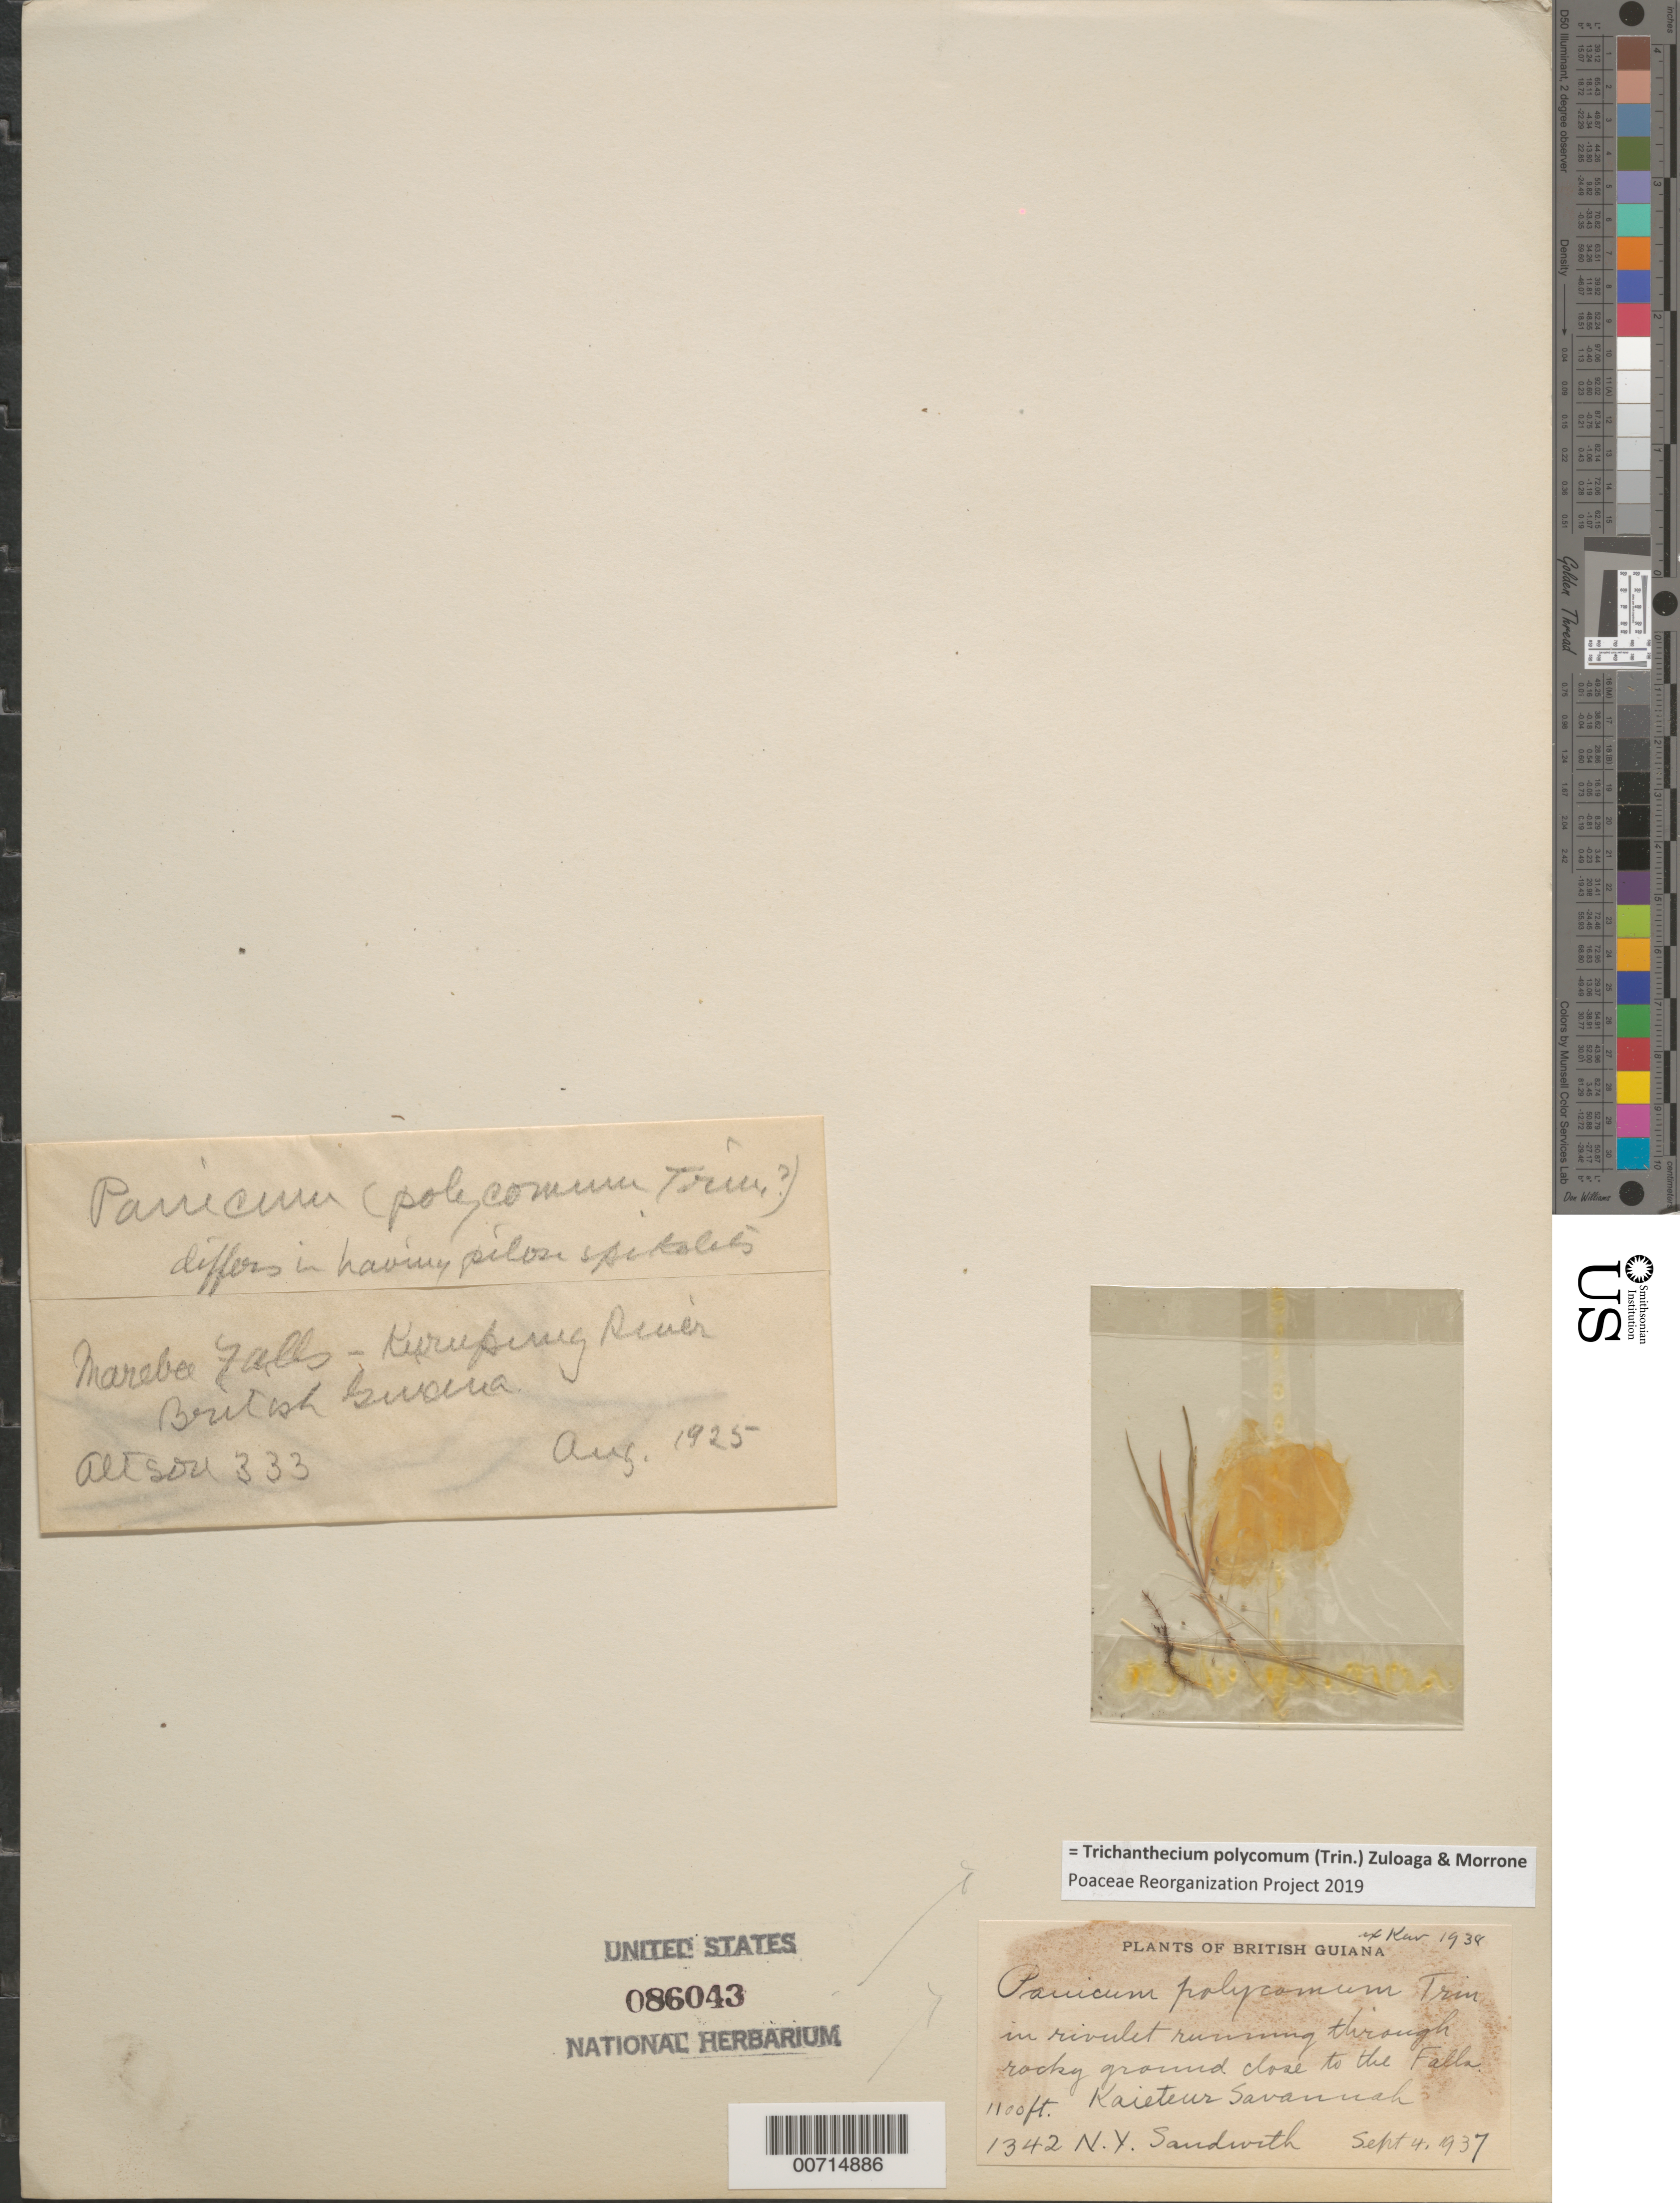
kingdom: Plantae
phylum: Tracheophyta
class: Liliopsida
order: Poales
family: Poaceae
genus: Trichanthecium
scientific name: Trichanthecium polycomum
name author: (Trin.) Zuloaga & Morrone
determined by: Poaceae Reorganization Project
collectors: N. Y. Sandwith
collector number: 1342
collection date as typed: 4-Sep-37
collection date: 1937-09-04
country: Guyana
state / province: Potaro-Siparuni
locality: Kaieteur Savanna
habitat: In rivulet running through rocky ground close to falls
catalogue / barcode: US 86043